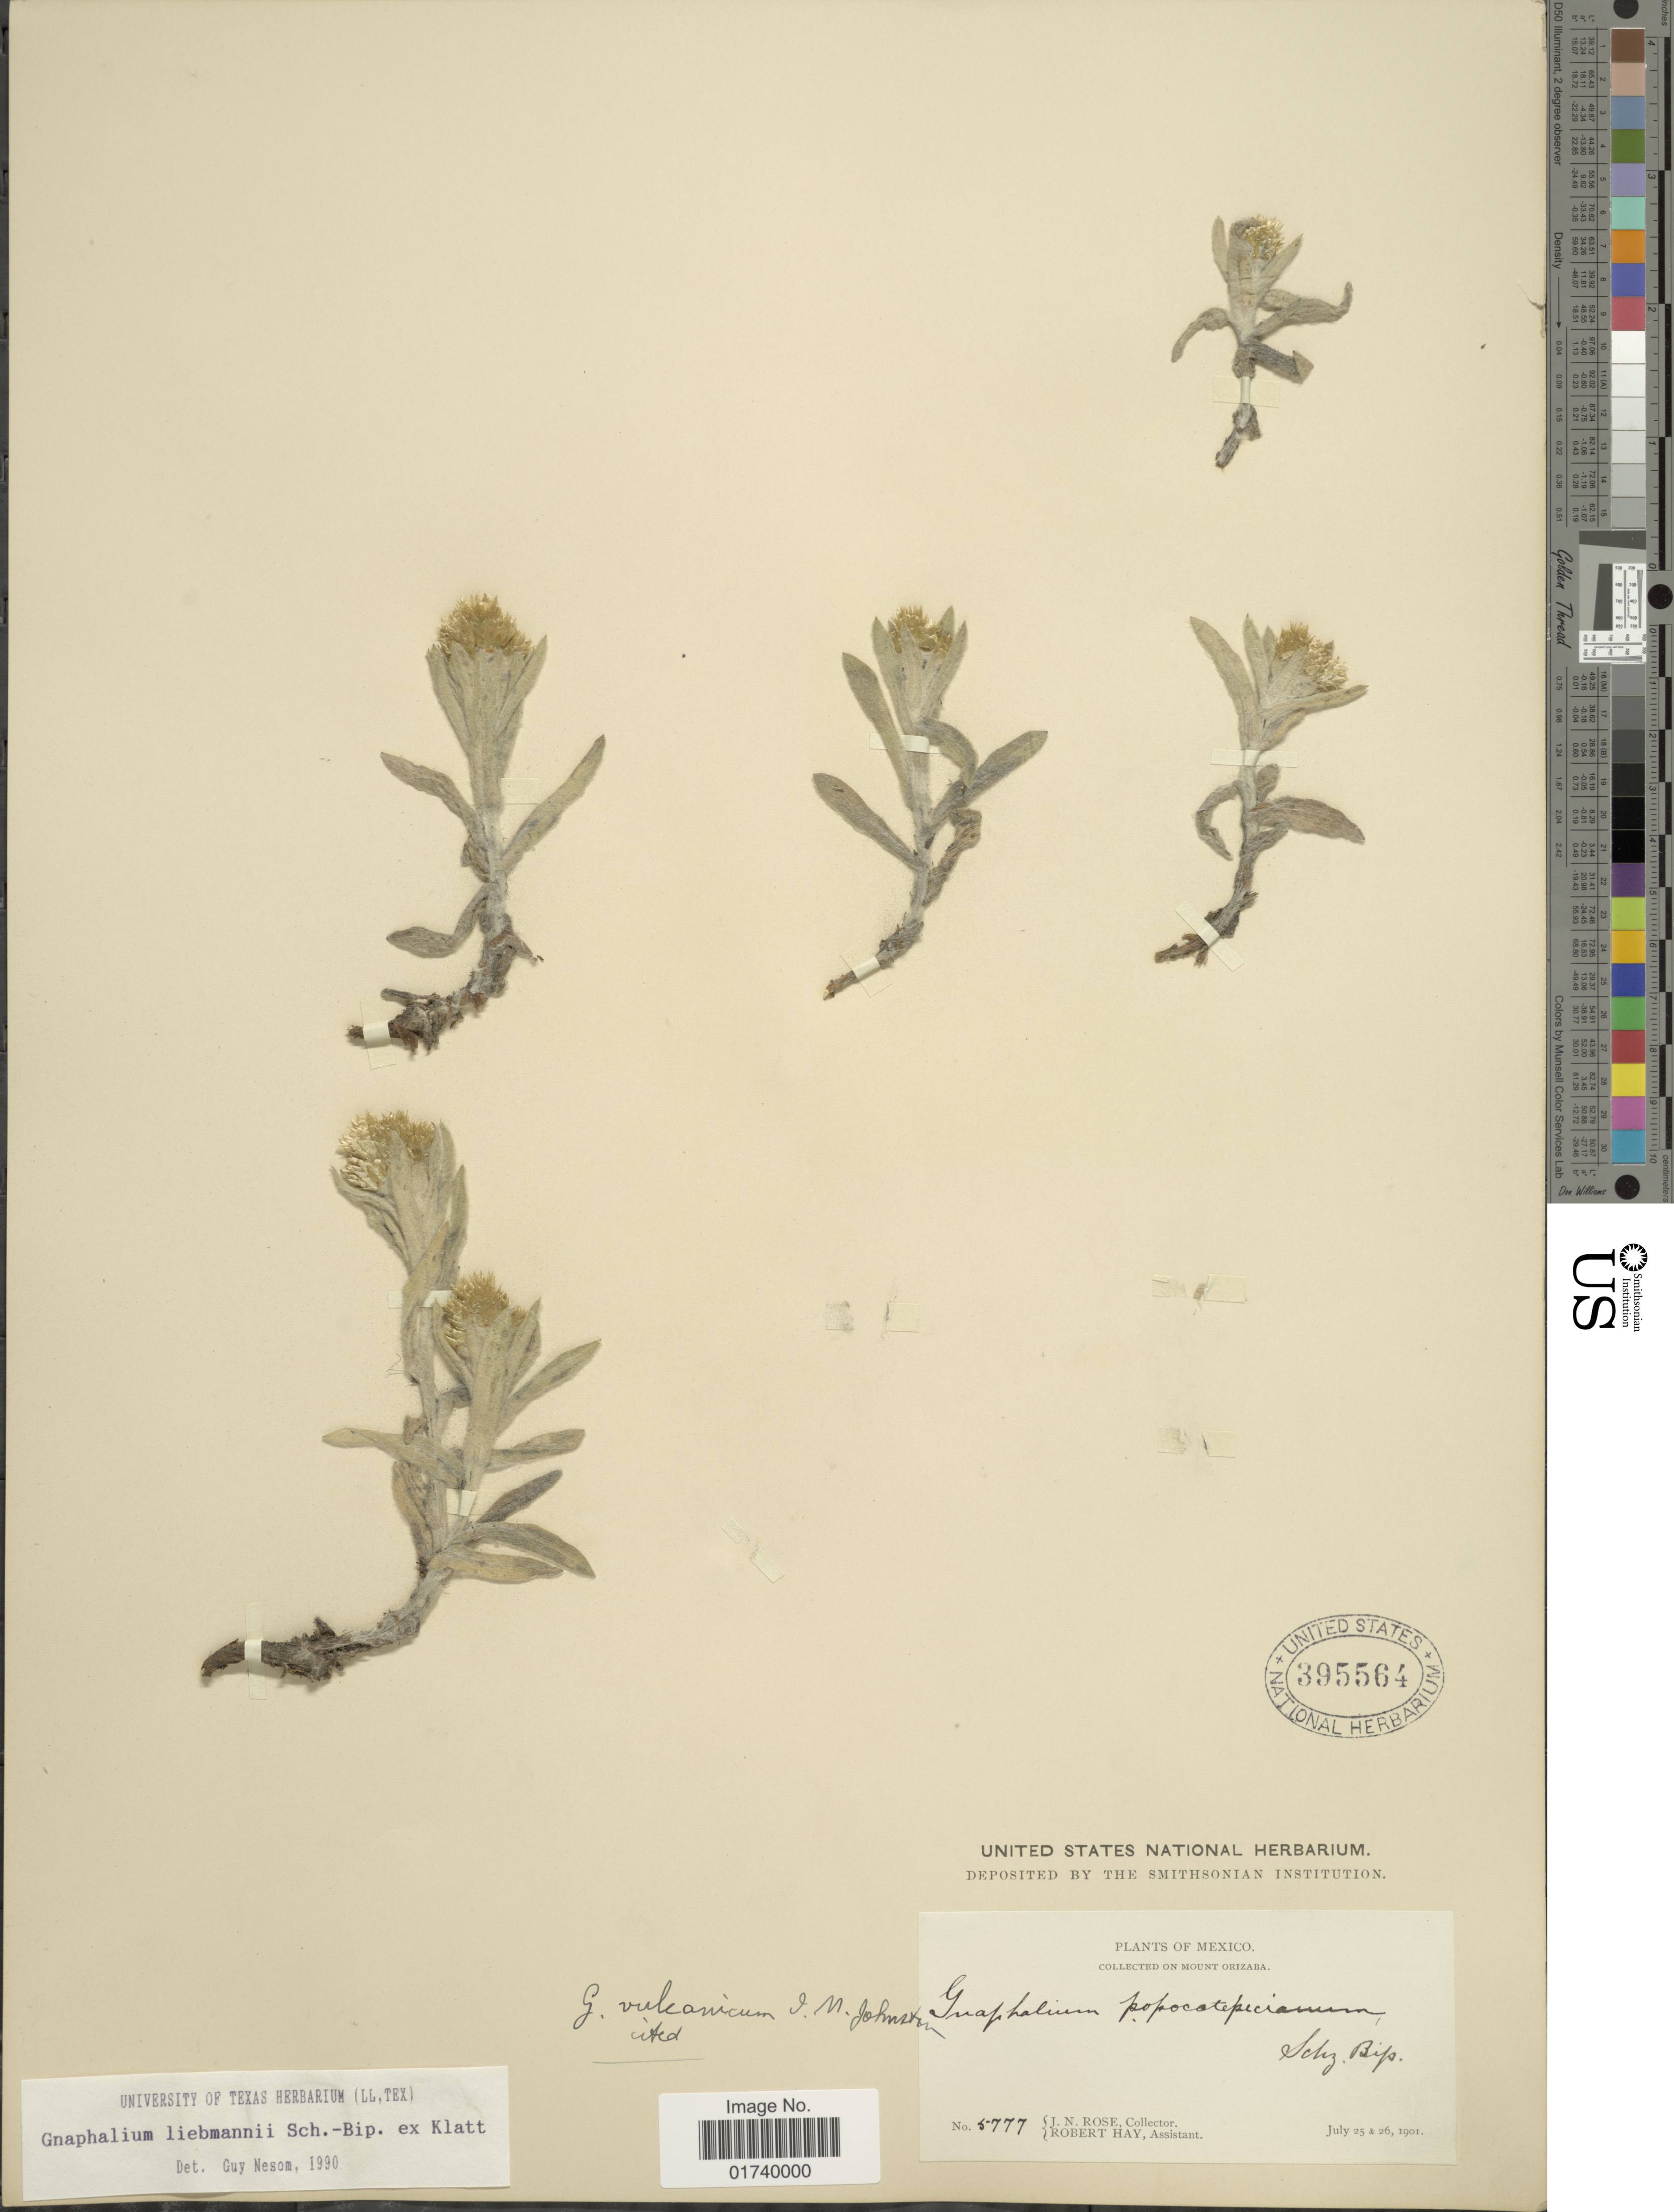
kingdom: Plantae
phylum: Tracheophyta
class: Magnoliopsida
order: Asterales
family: Asteraceae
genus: Pseudognaphalium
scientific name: Pseudognaphalium liebmannii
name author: (Sch. Bip. ex Klatt) Anderb.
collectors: J. N. Rose & R. H. Hay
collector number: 5777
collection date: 1901-07-25/1901-07-26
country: Mexico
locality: Mt. Orizaba.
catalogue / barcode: US 395564